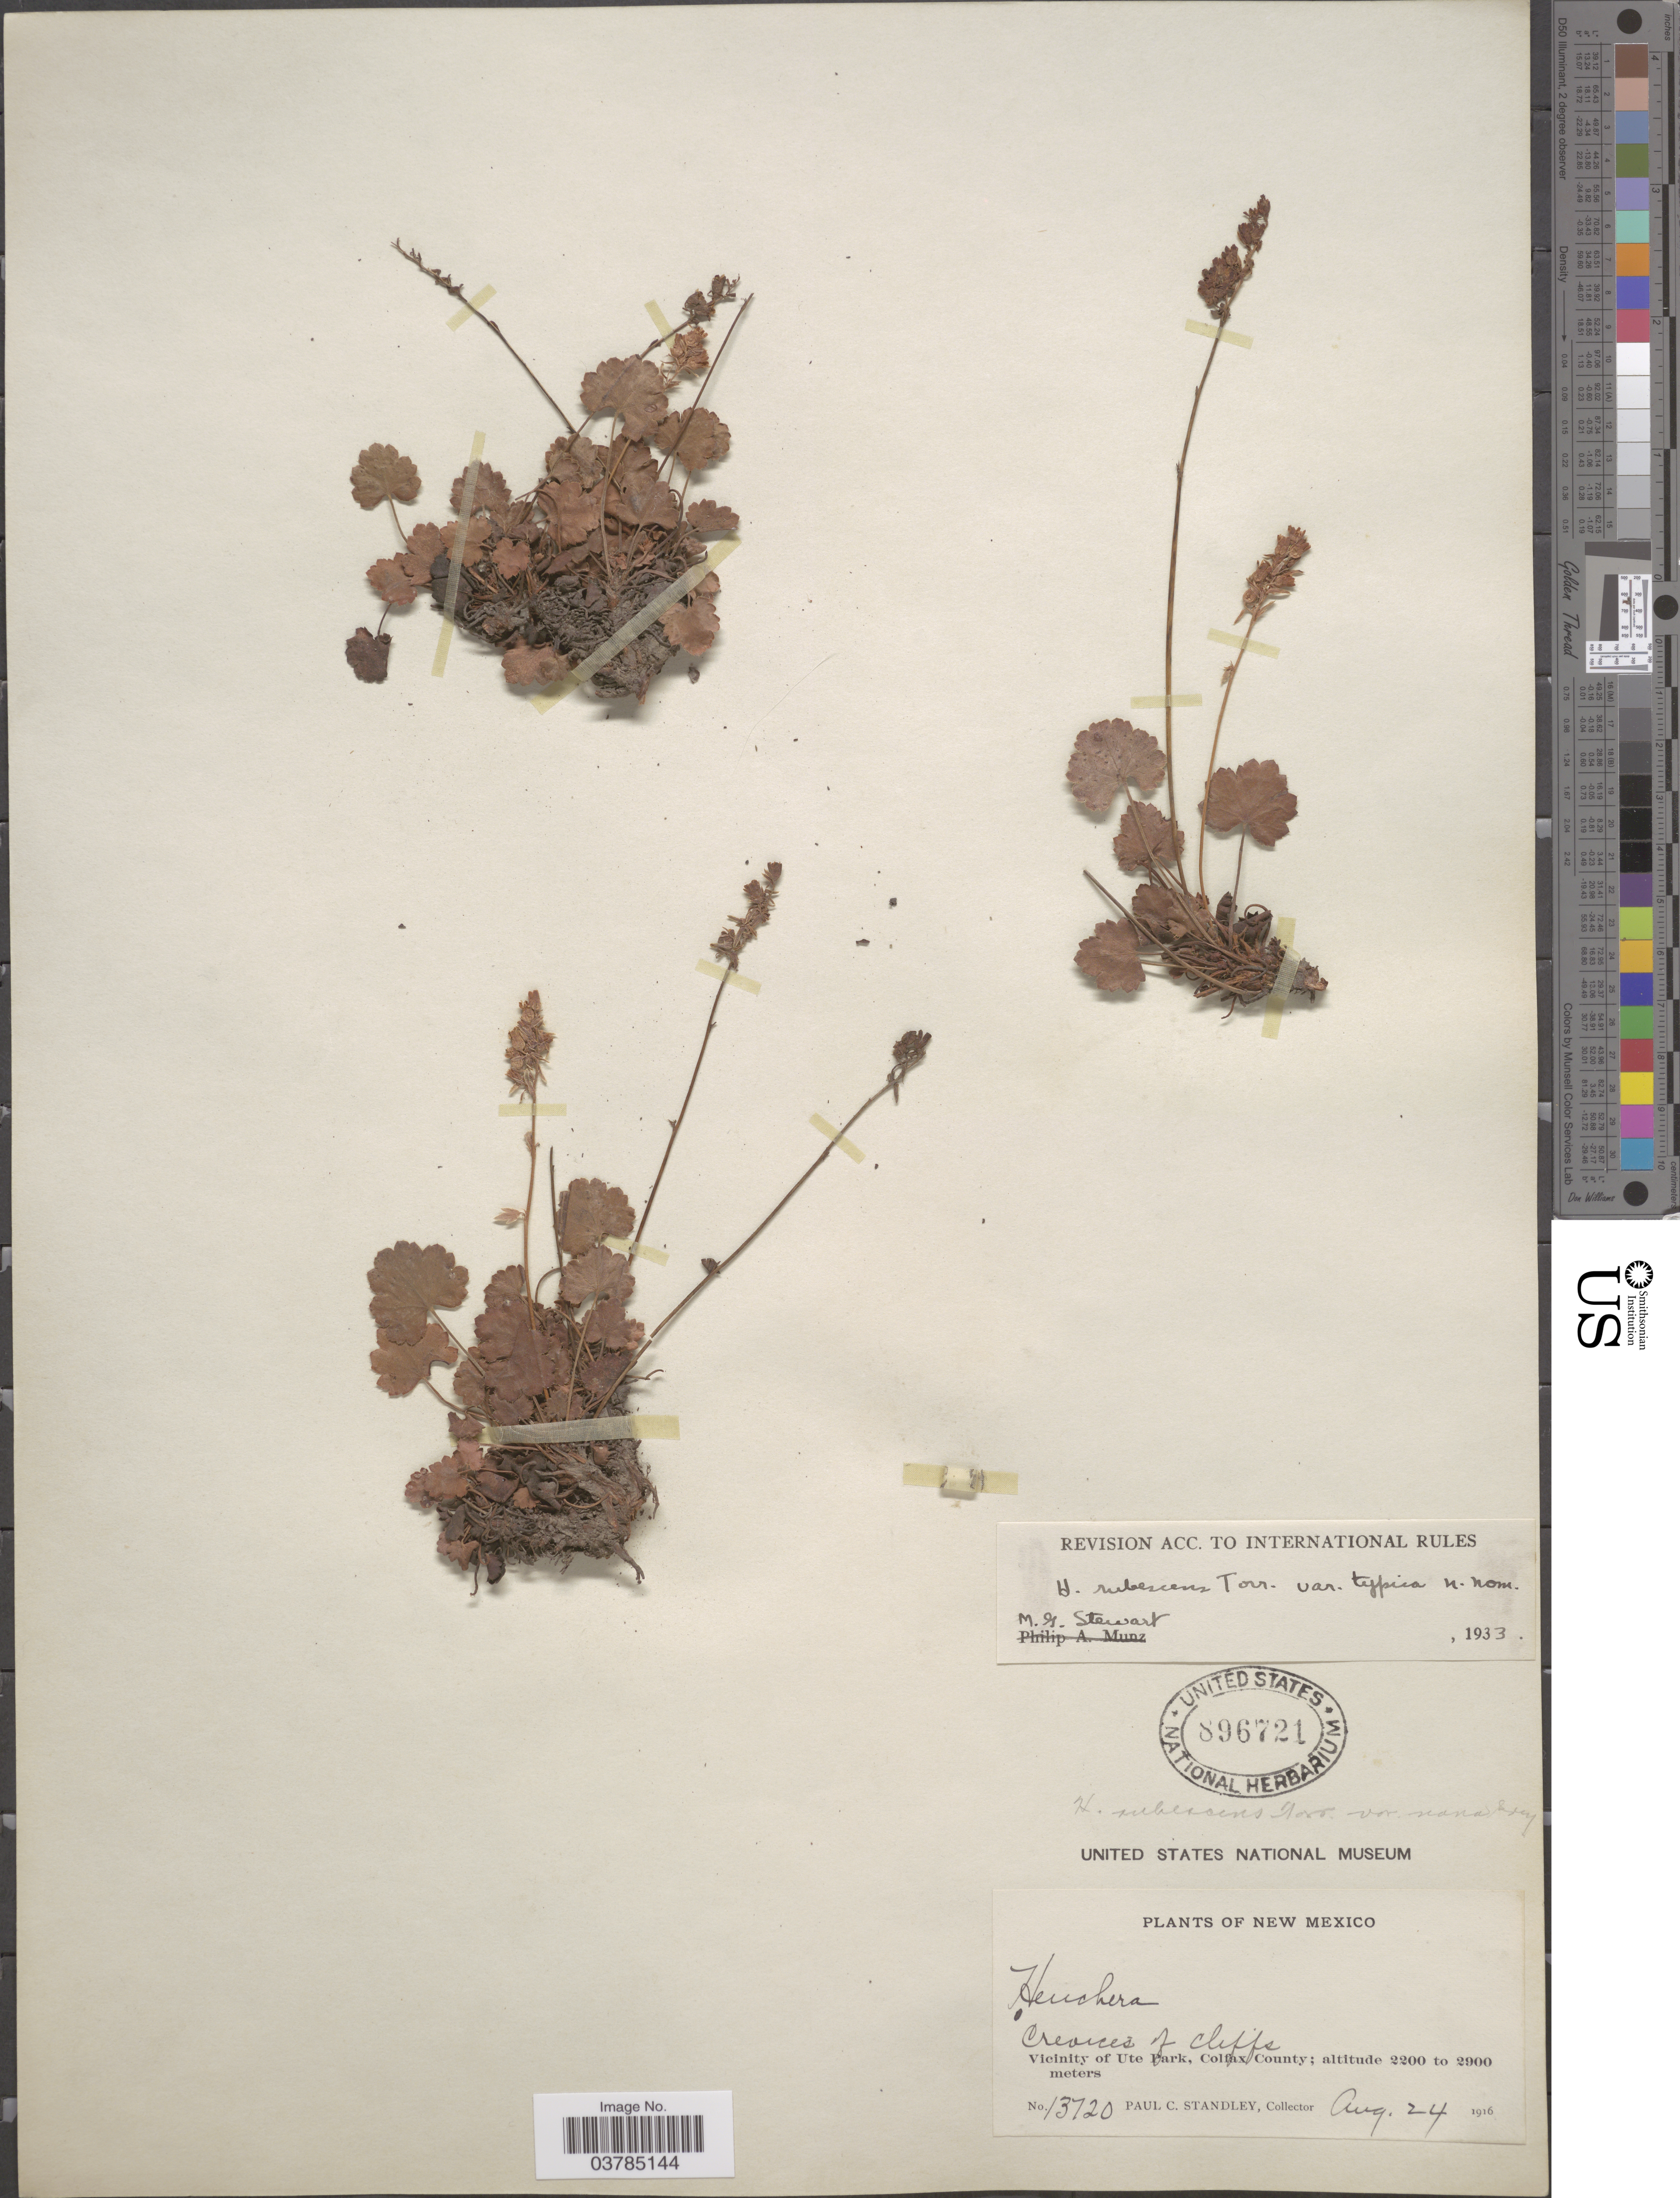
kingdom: Plantae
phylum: Tracheophyta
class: Magnoliopsida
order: Saxifragales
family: Saxifragaceae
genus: Heuchera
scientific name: Heuchera rubescens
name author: Torr.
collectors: P. C. Standley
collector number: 13720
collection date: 1916-08-24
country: United States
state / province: New Mexico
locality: Vicinity of Ute Park, Colfax County.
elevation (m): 2200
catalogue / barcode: US 896721